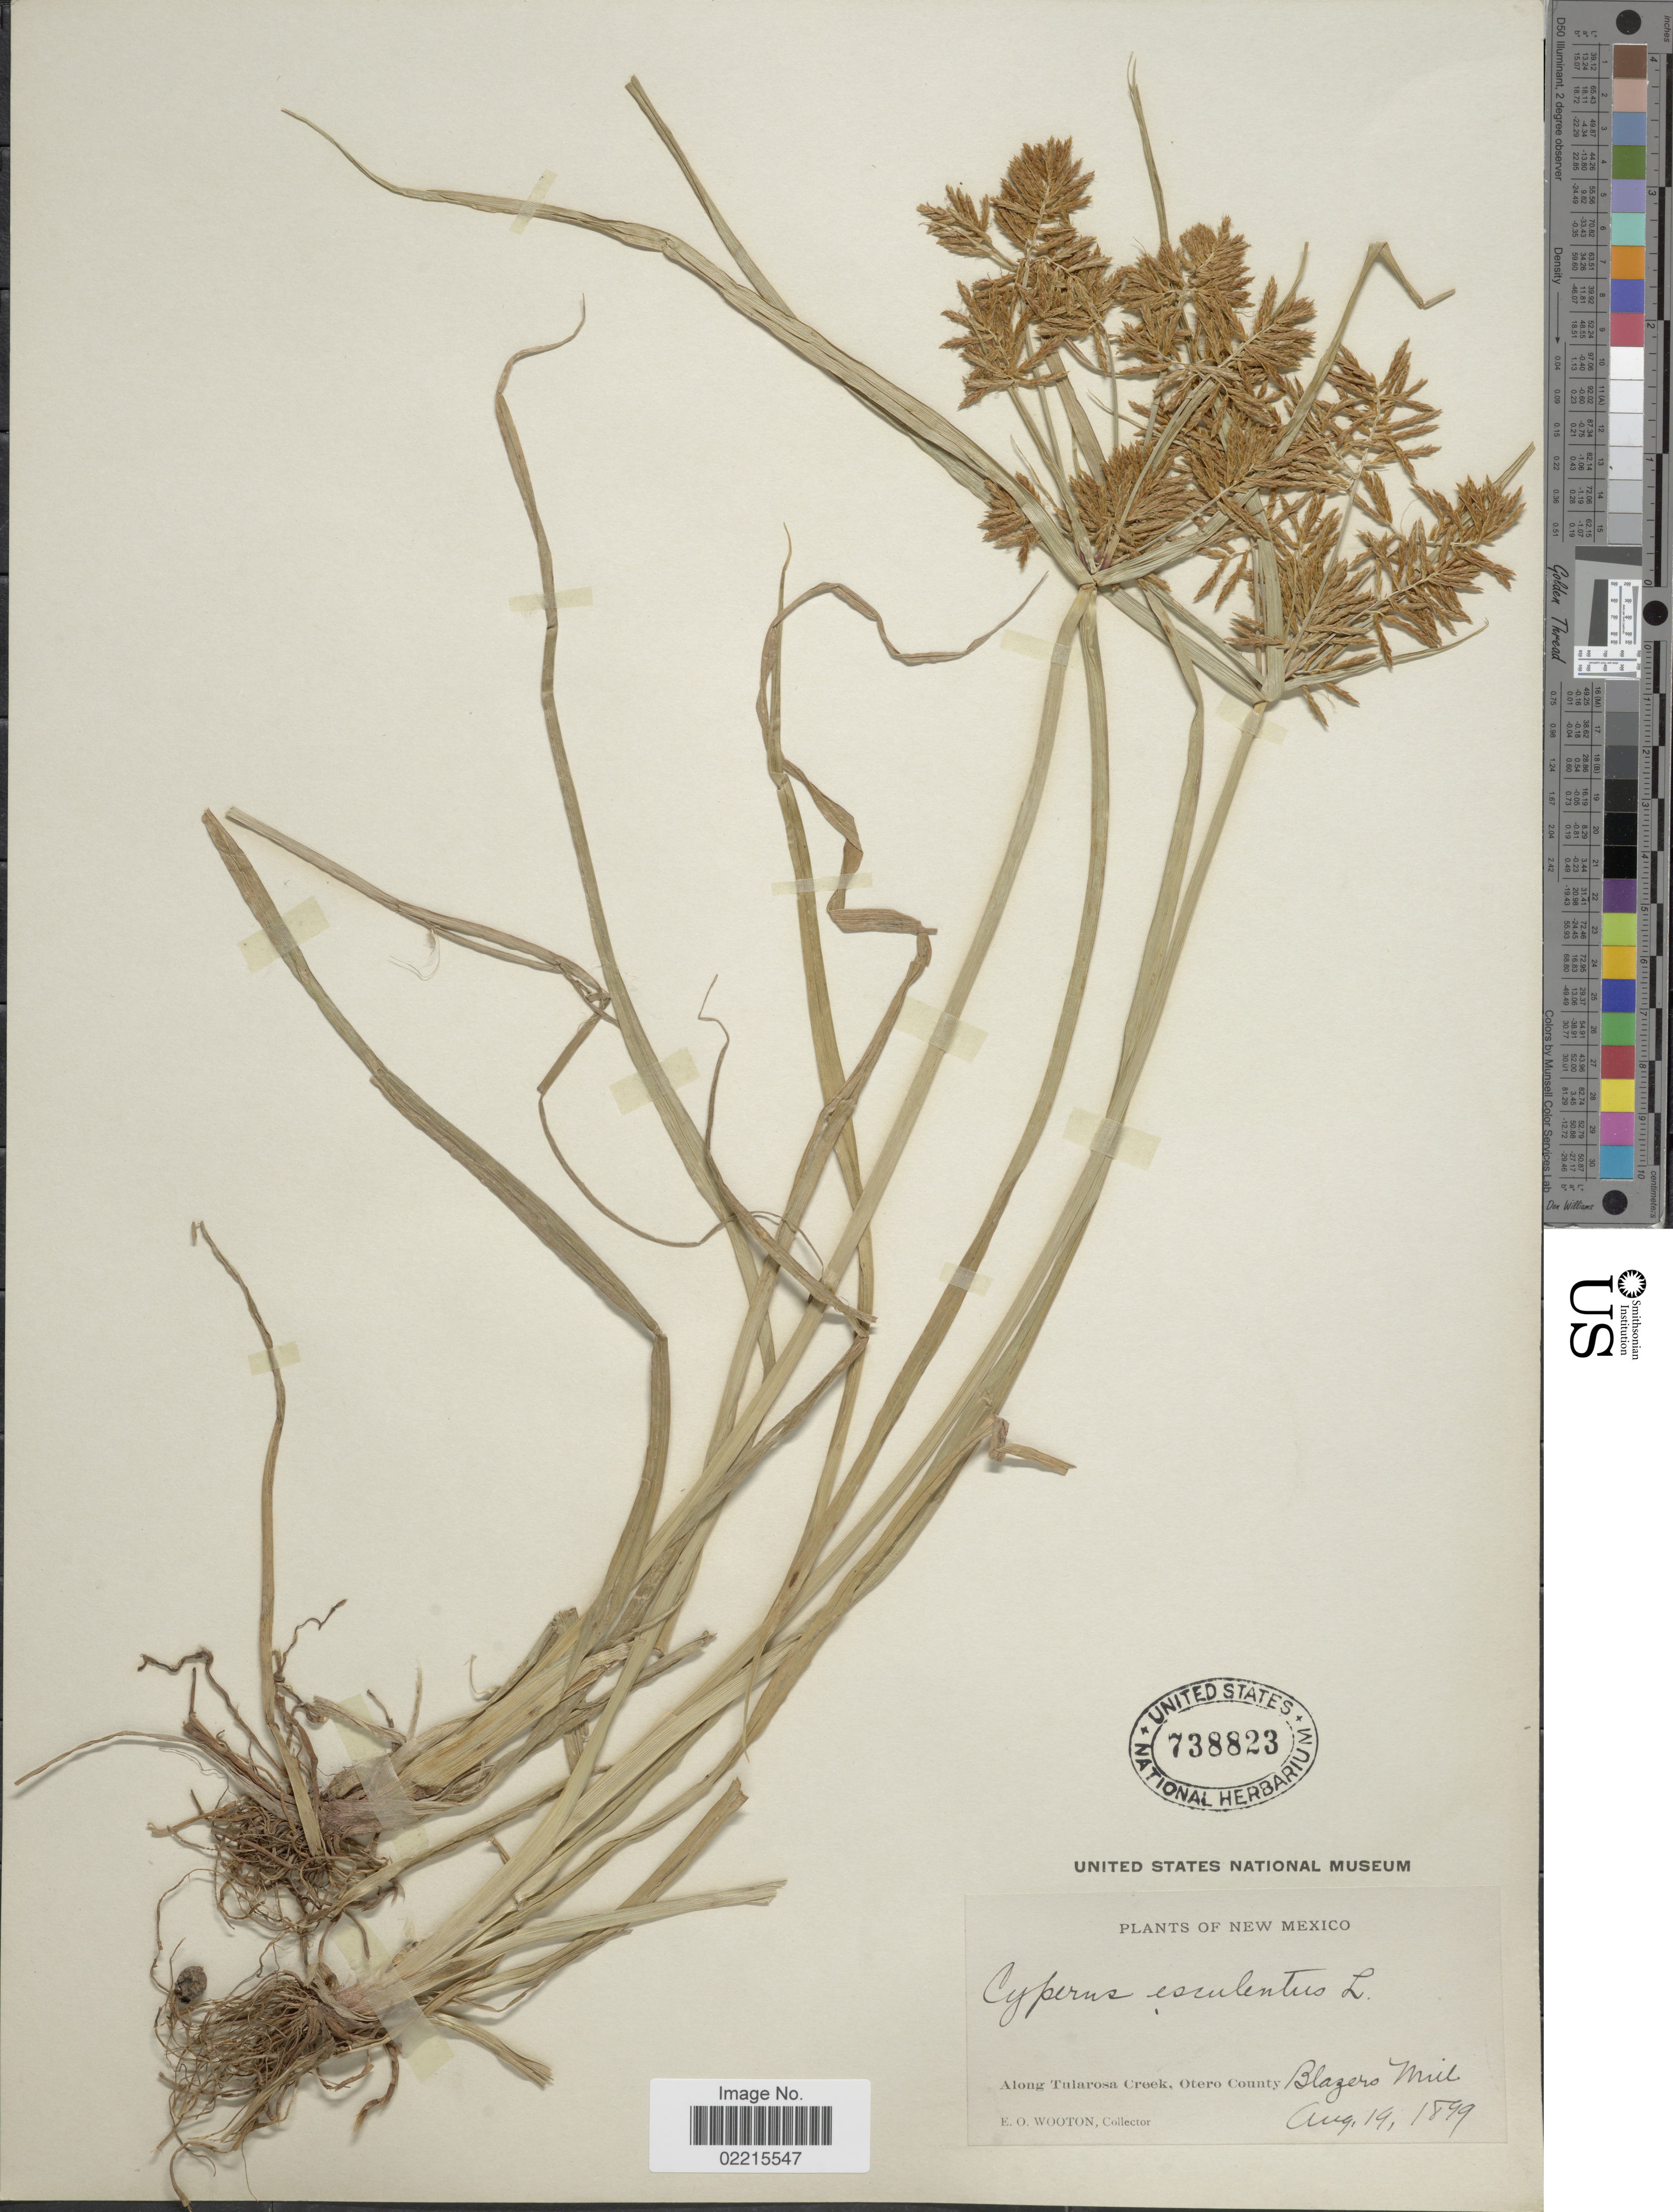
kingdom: Plantae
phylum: Tracheophyta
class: Liliopsida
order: Poales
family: Cyperaceae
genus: Cyperus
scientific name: Cyperus esculentus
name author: L.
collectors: E. O. Wooton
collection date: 1899-08-19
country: United States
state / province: New Mexico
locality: Along Tularosa Creek, Otero County Blazero Mill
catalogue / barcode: US 738823